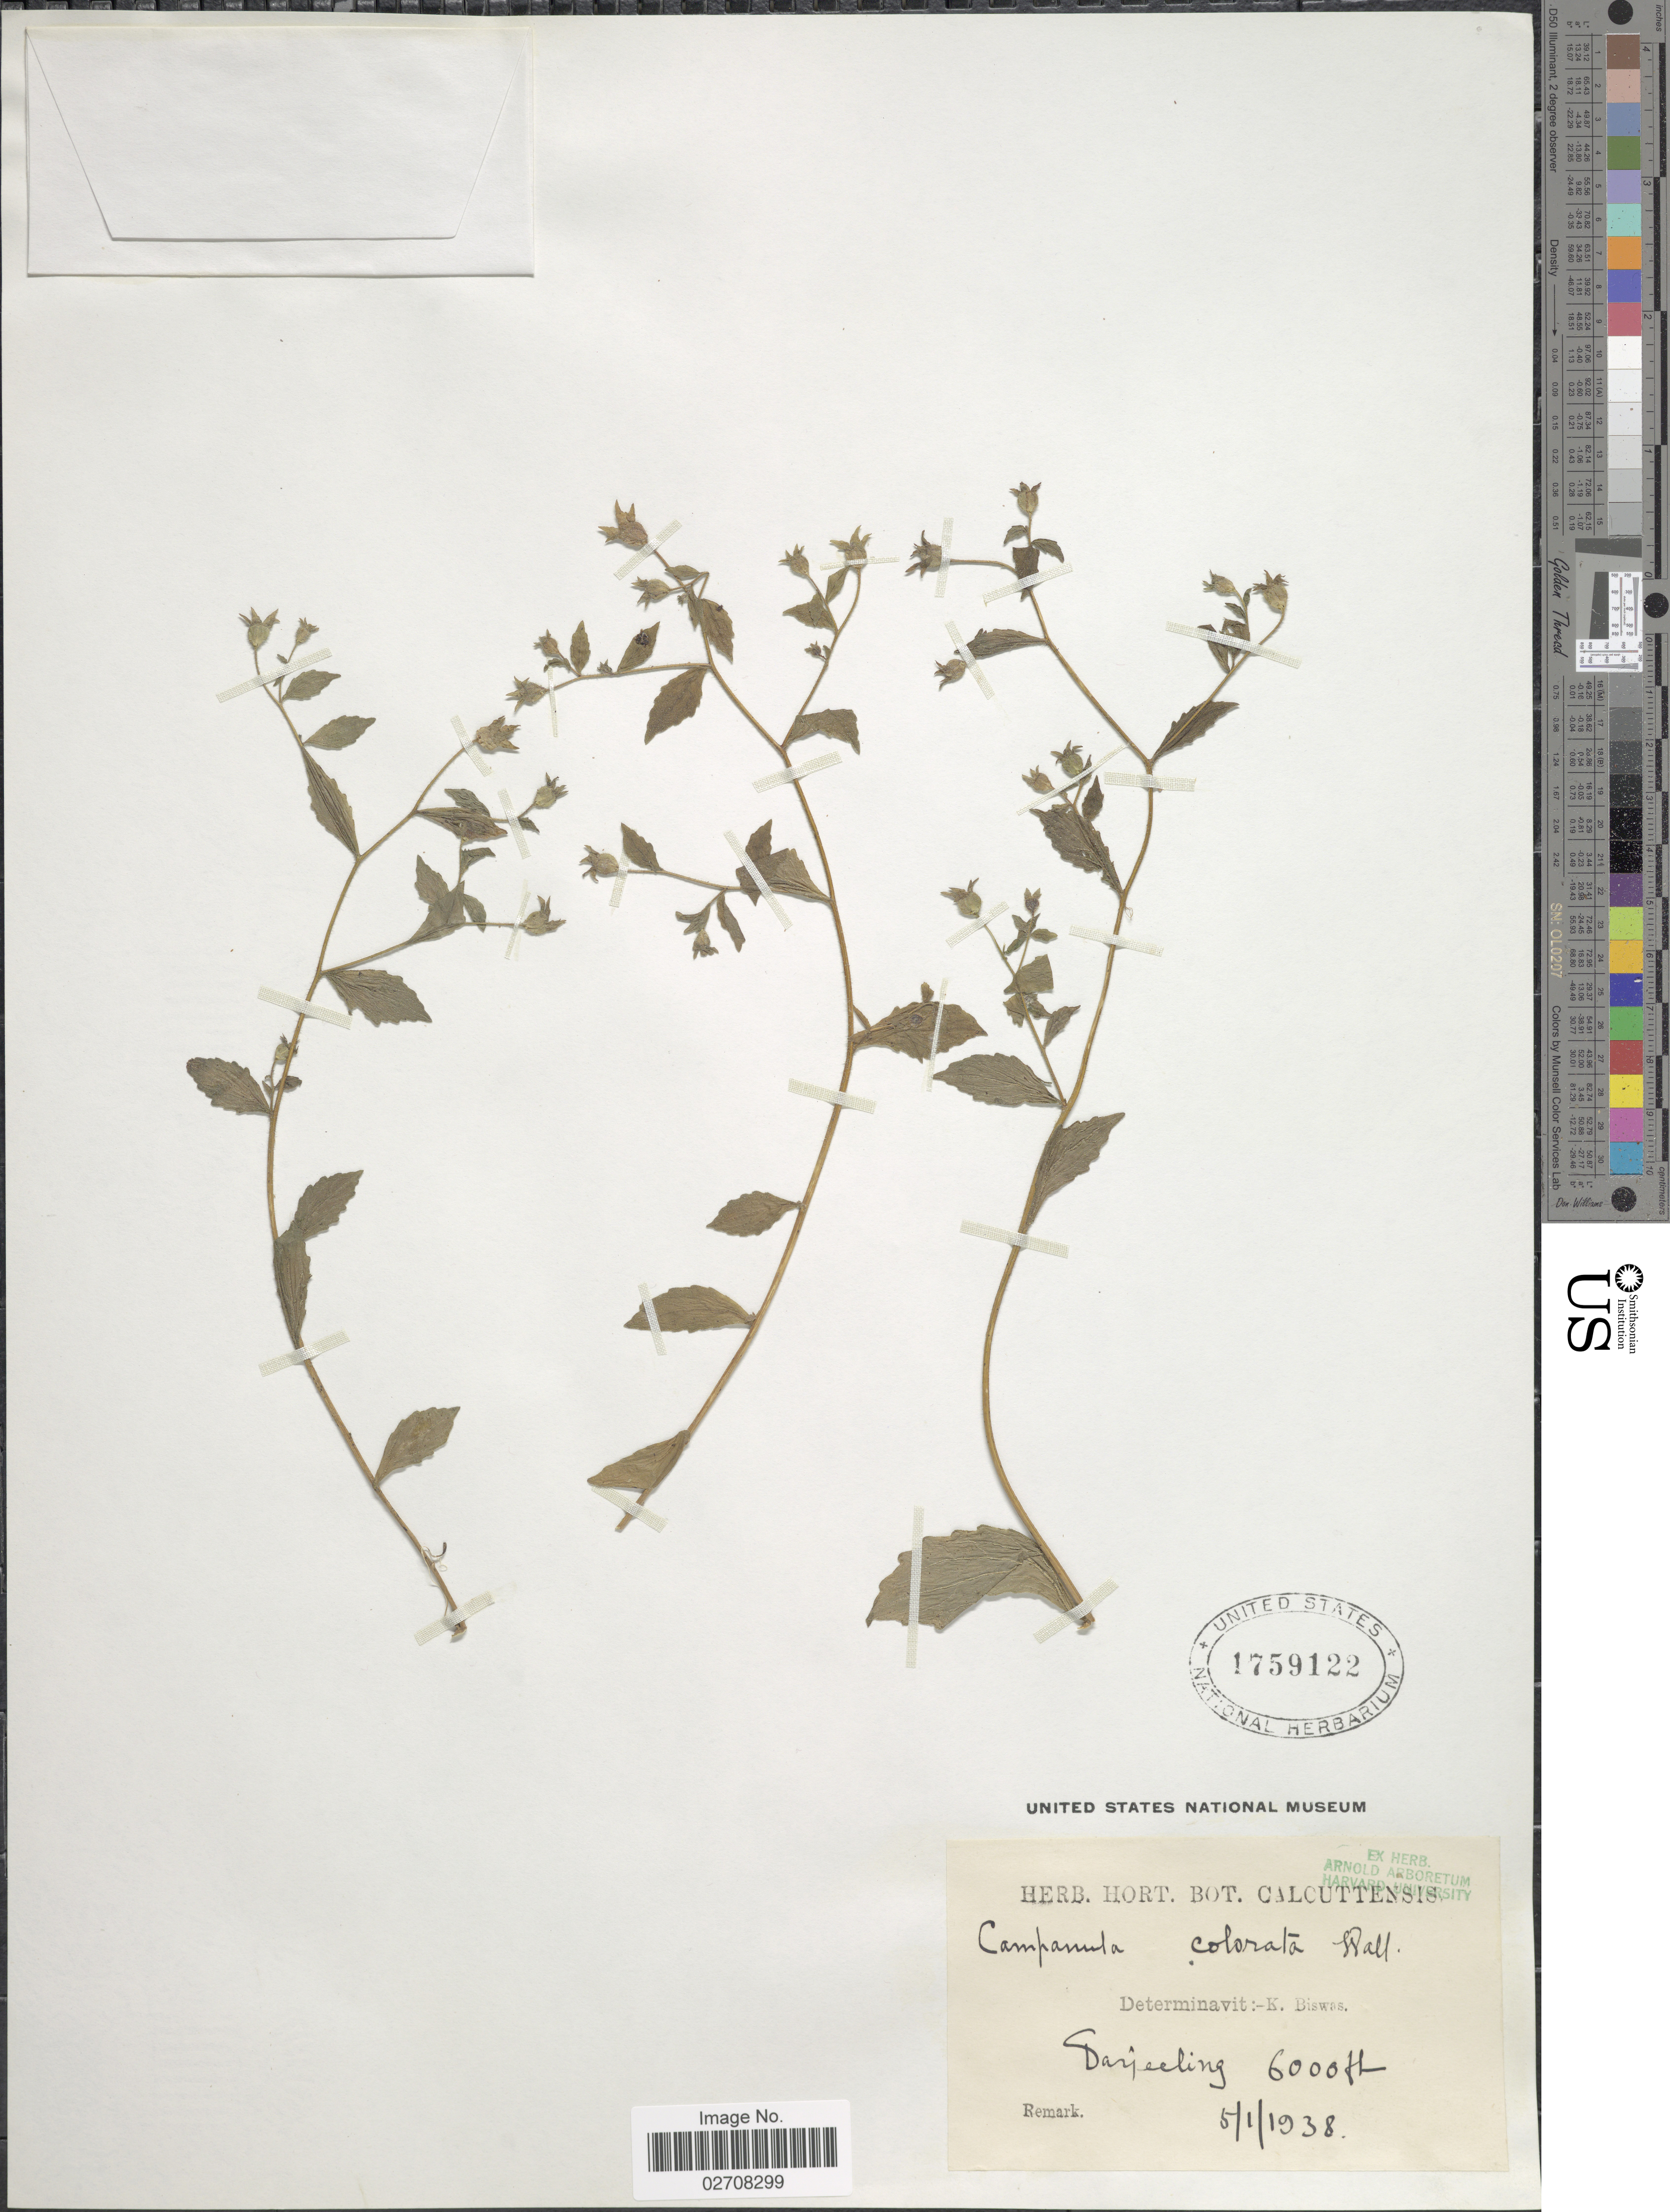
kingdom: Plantae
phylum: Tracheophyta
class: Magnoliopsida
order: Asterales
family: Campanulaceae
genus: Campanula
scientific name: Campanula colorata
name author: Wall.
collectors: ex herb. horti Calcuttensis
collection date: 1938-01-05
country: India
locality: Darjeeling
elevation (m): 1829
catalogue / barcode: US 1759122